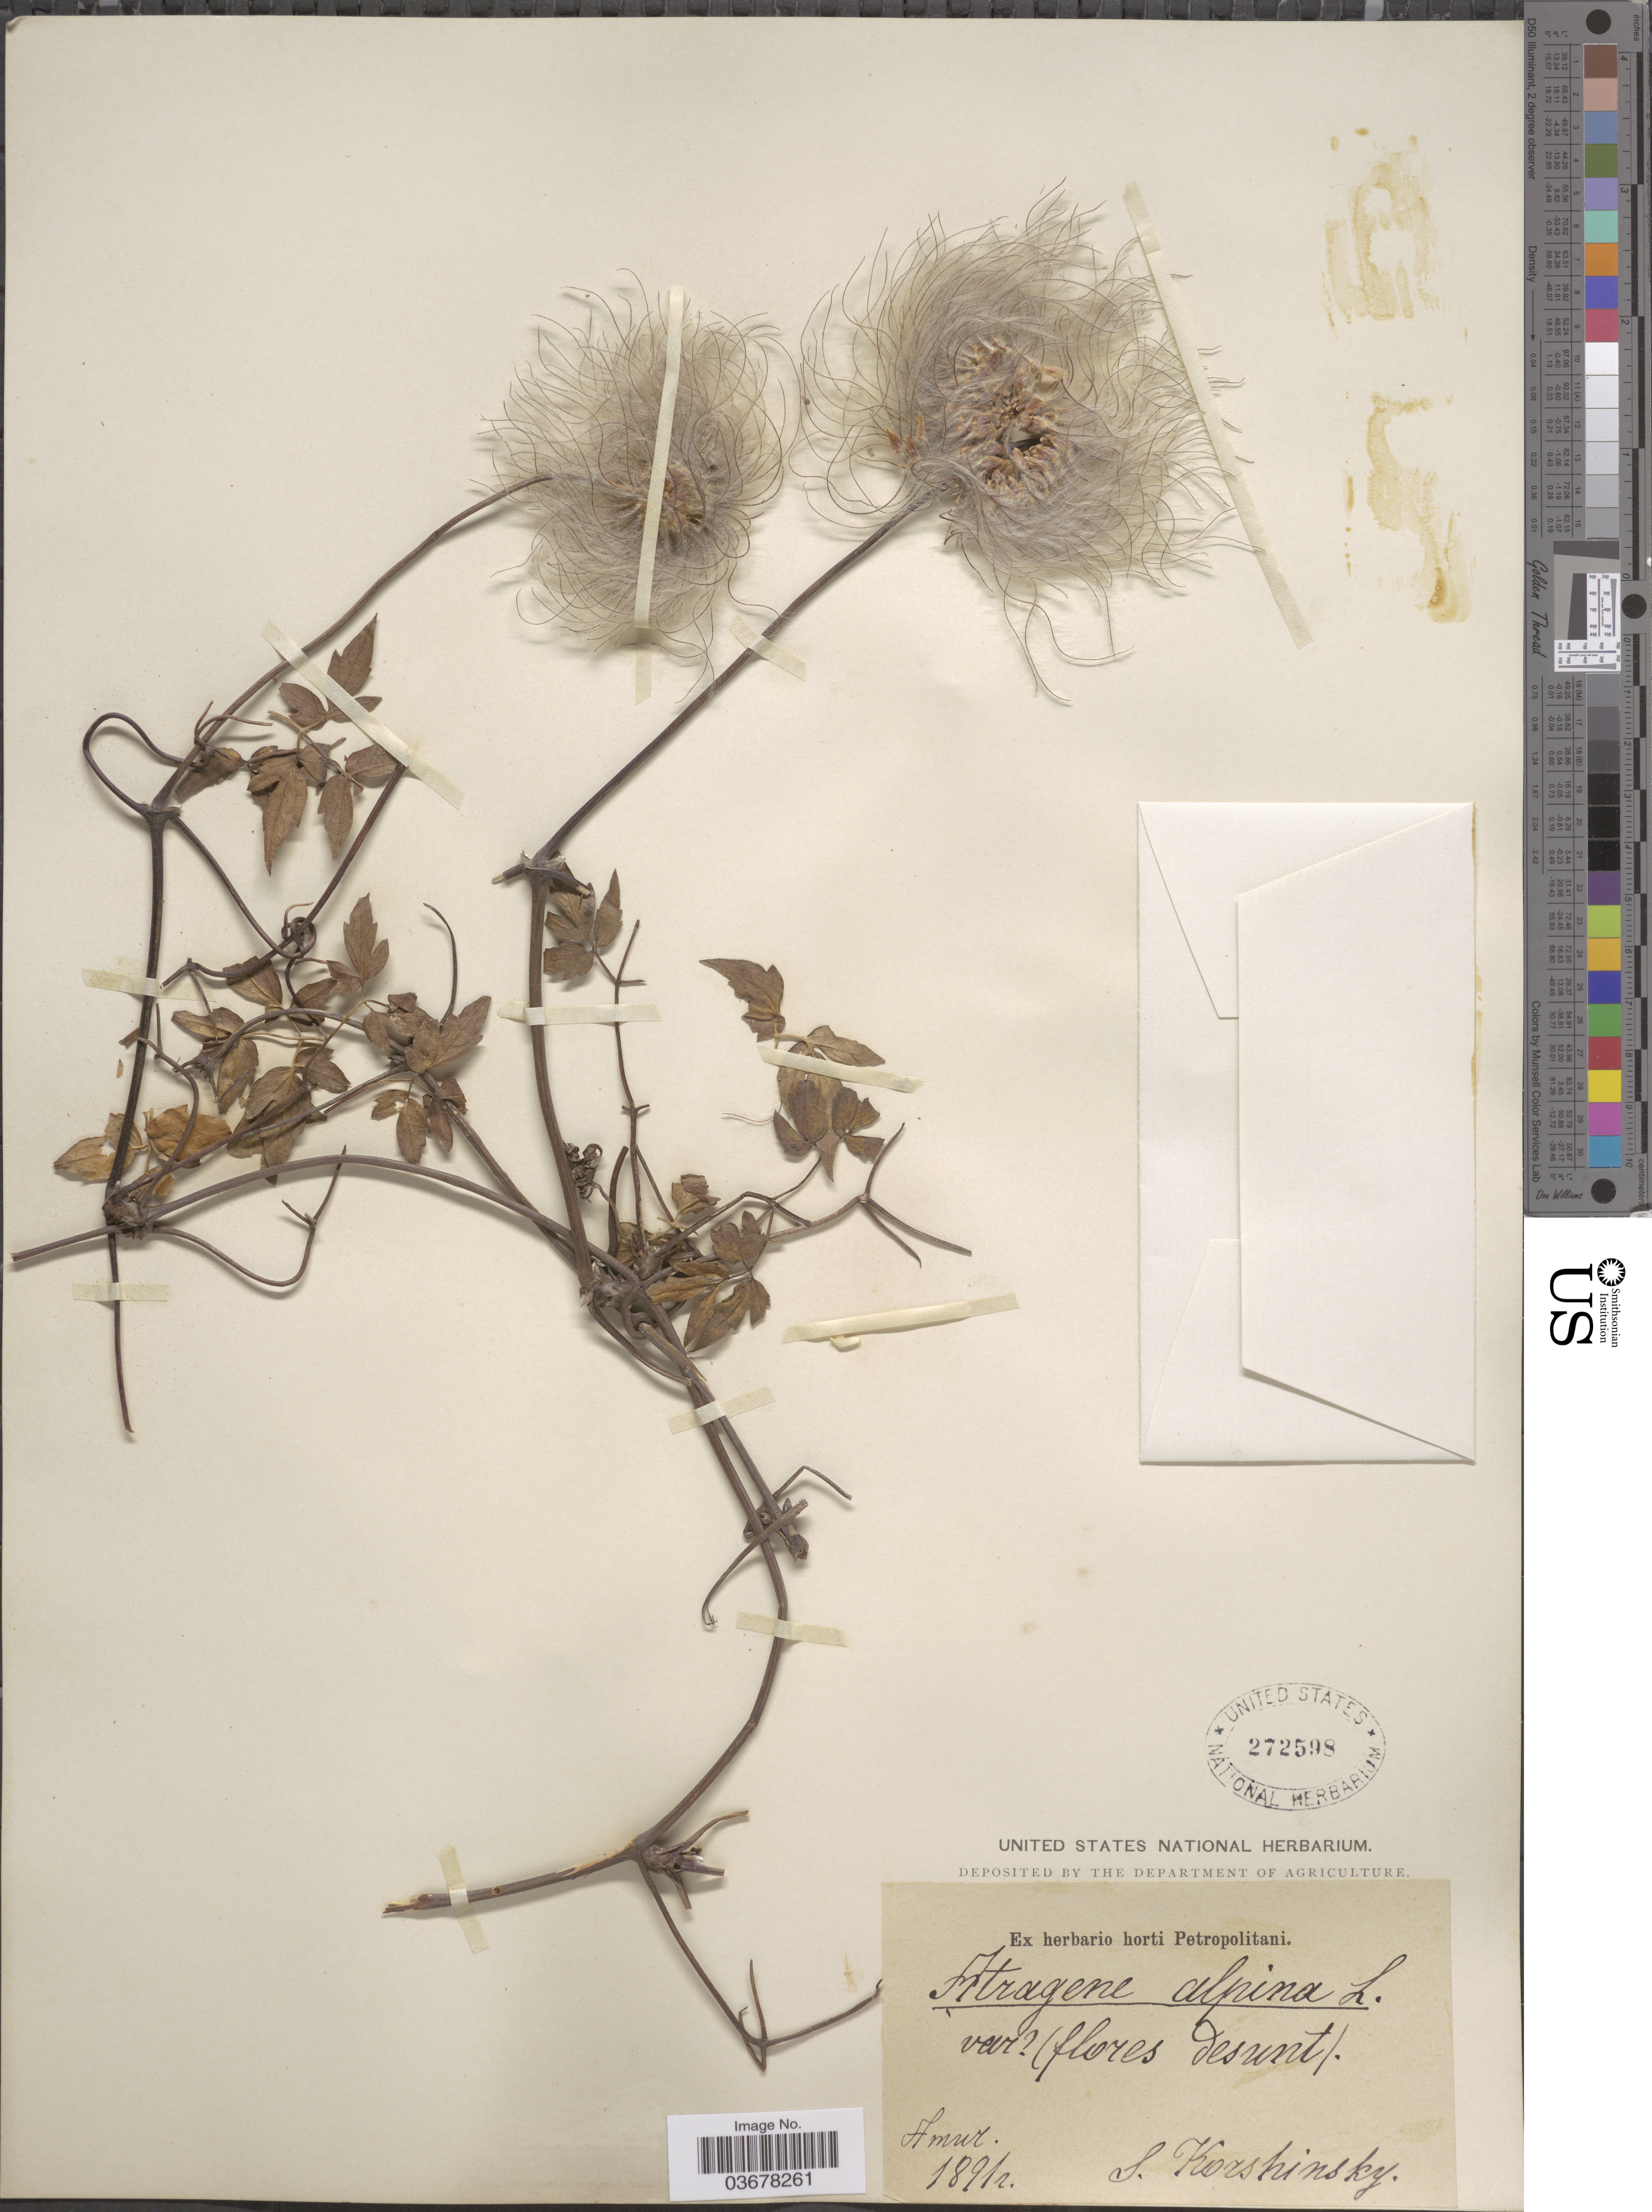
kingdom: Plantae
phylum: Tracheophyta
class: Magnoliopsida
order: Ranunculales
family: Ranunculaceae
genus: Clematis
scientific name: Clematis alpina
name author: (L.) Mill.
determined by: Strong, M. T., (US), Smithsonian Institution - National Museum of Natural History (UNITED STATES)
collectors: S. I. Korshinsky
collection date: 1891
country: Russian Federation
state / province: Amur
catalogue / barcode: US 272598